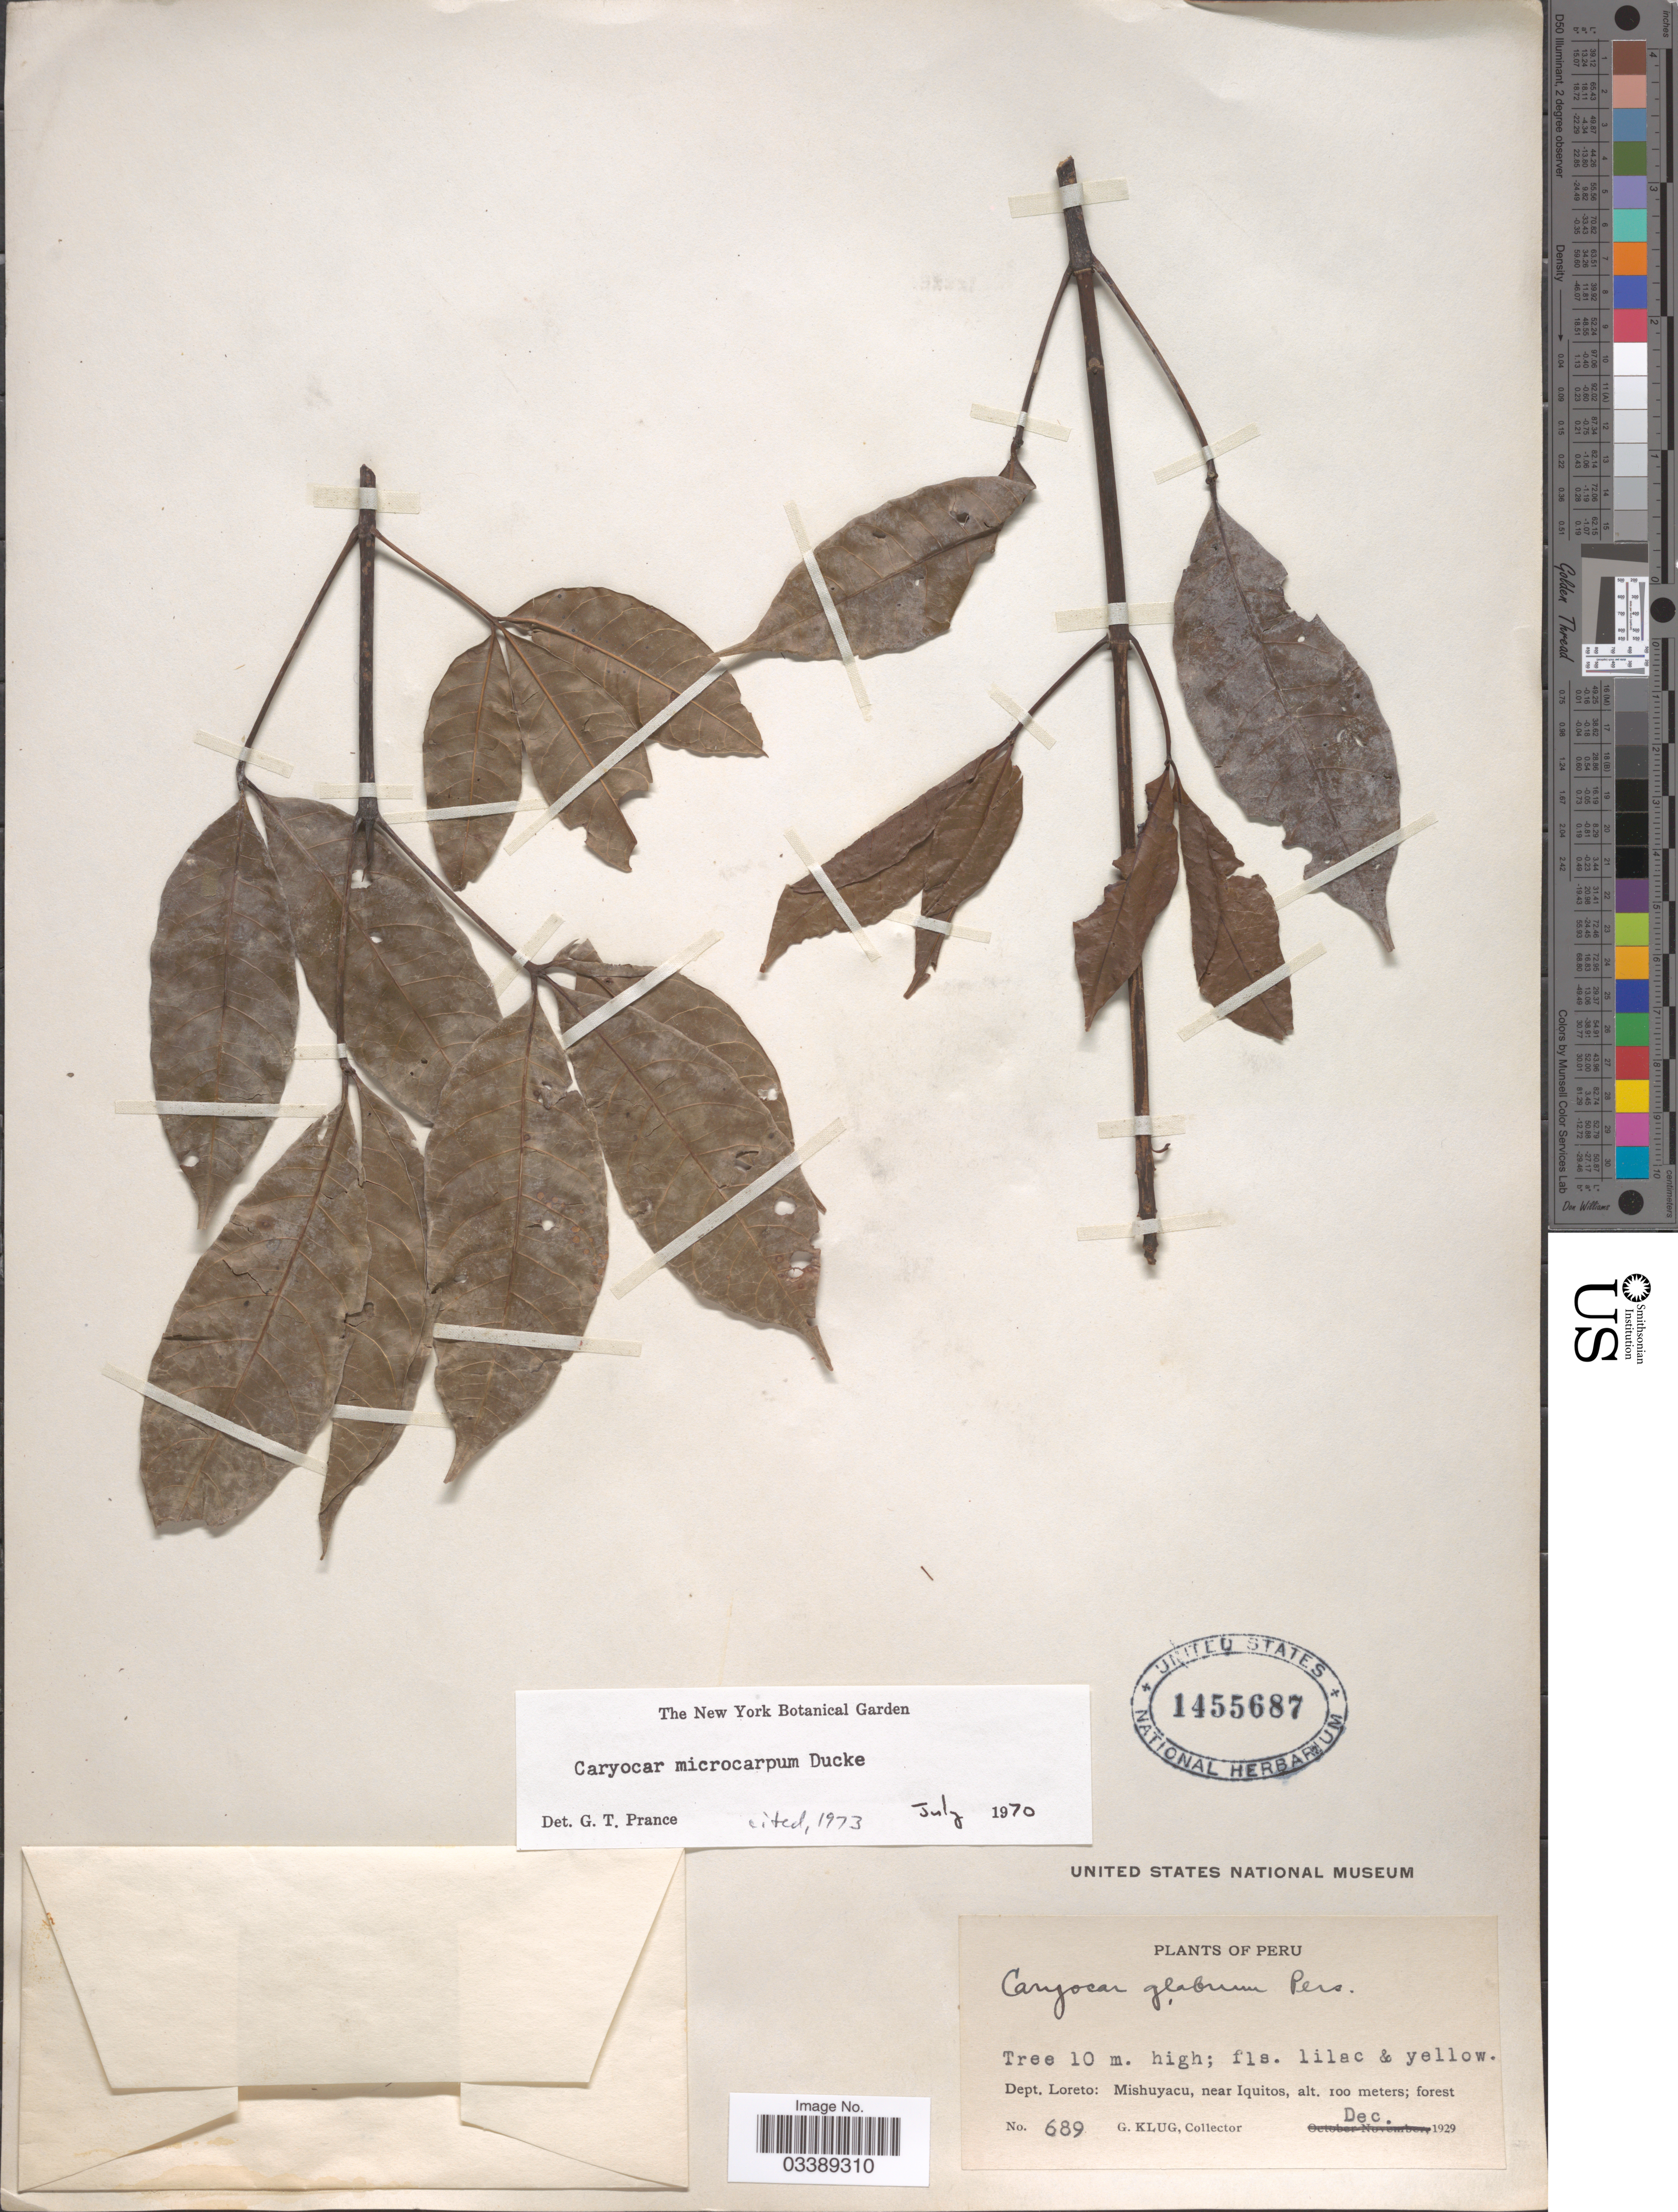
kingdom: Plantae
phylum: Tracheophyta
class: Magnoliopsida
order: Malpighiales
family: Caryocaraceae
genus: Caryocar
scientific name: Caryocar microcarpum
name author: Ducke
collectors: G. Klug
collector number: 689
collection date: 1929-12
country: Peru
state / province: Loreto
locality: Dept. Loreto: Mishuyacu, near Iquitos.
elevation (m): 100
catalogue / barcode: US 1455687